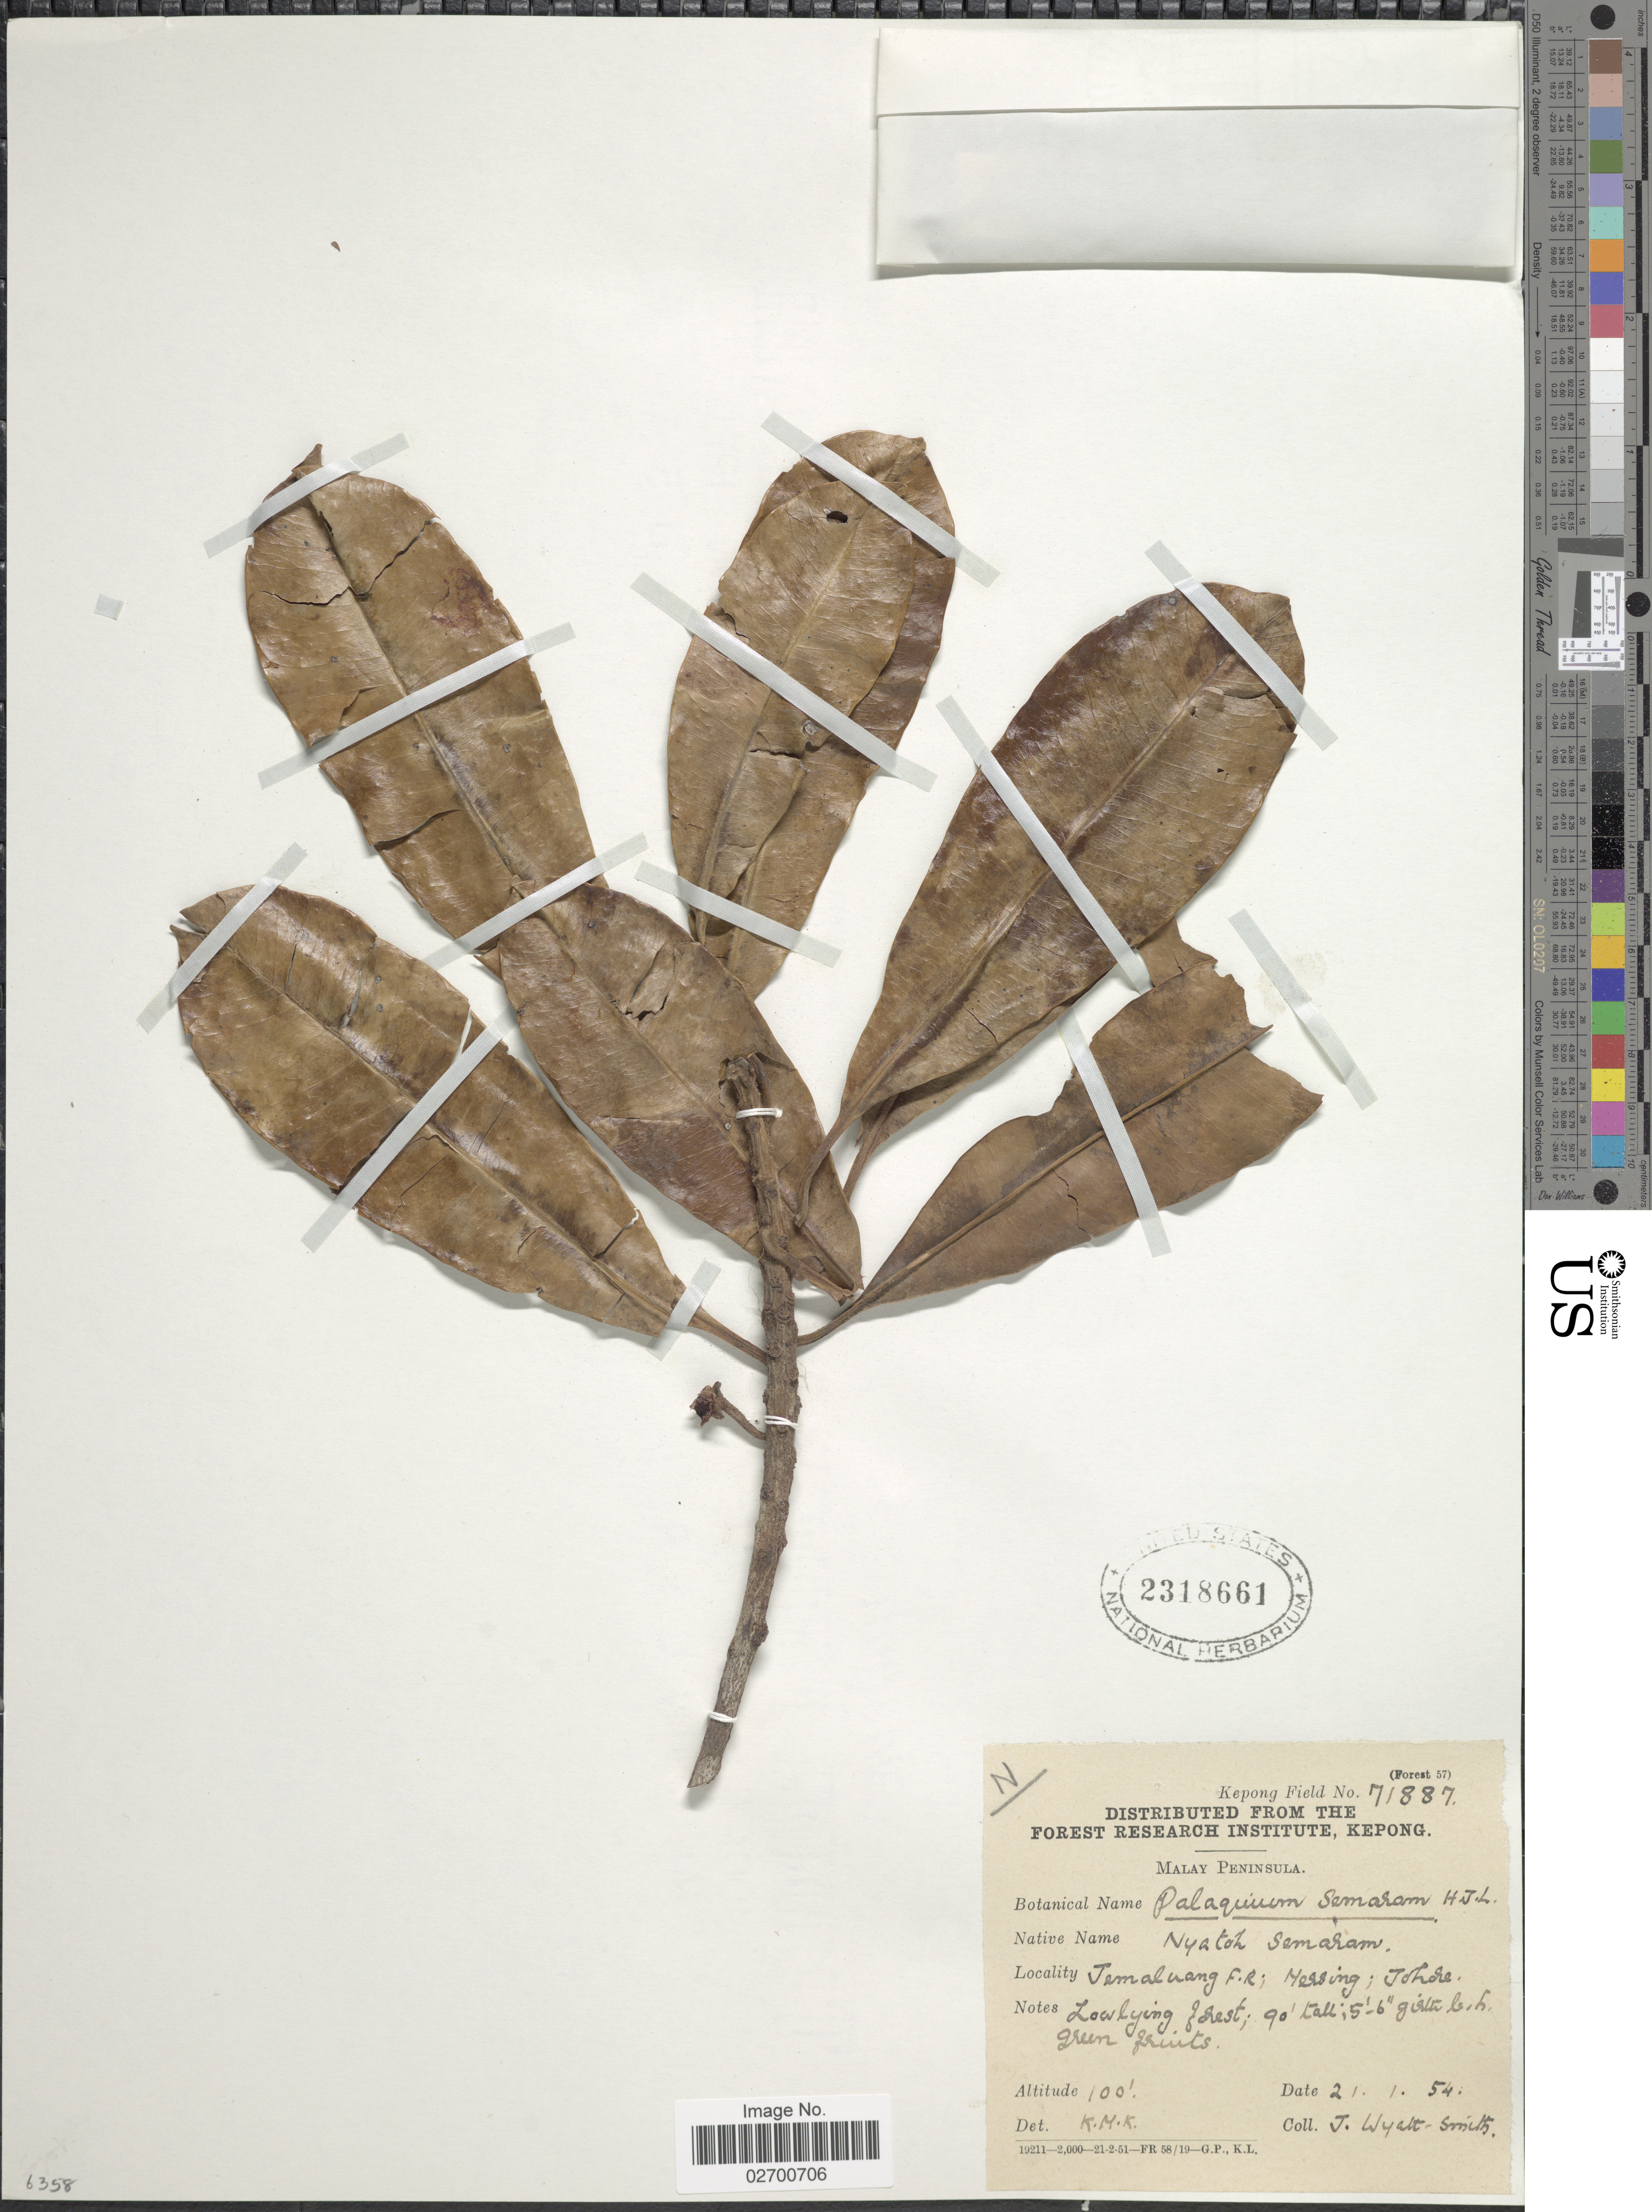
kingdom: Plantae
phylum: Tracheophyta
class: Magnoliopsida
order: Ericales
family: Sapotaceae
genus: Palaquium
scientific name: Palaquium semaram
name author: H.J. Lam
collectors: J. Wyatt-Smith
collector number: Kepong Field 71887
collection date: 1954-01-21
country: Malaysia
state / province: Johor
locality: Malay Peninsula. Temaluang F.R. Messing; Johore.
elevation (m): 30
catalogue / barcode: US 2318661